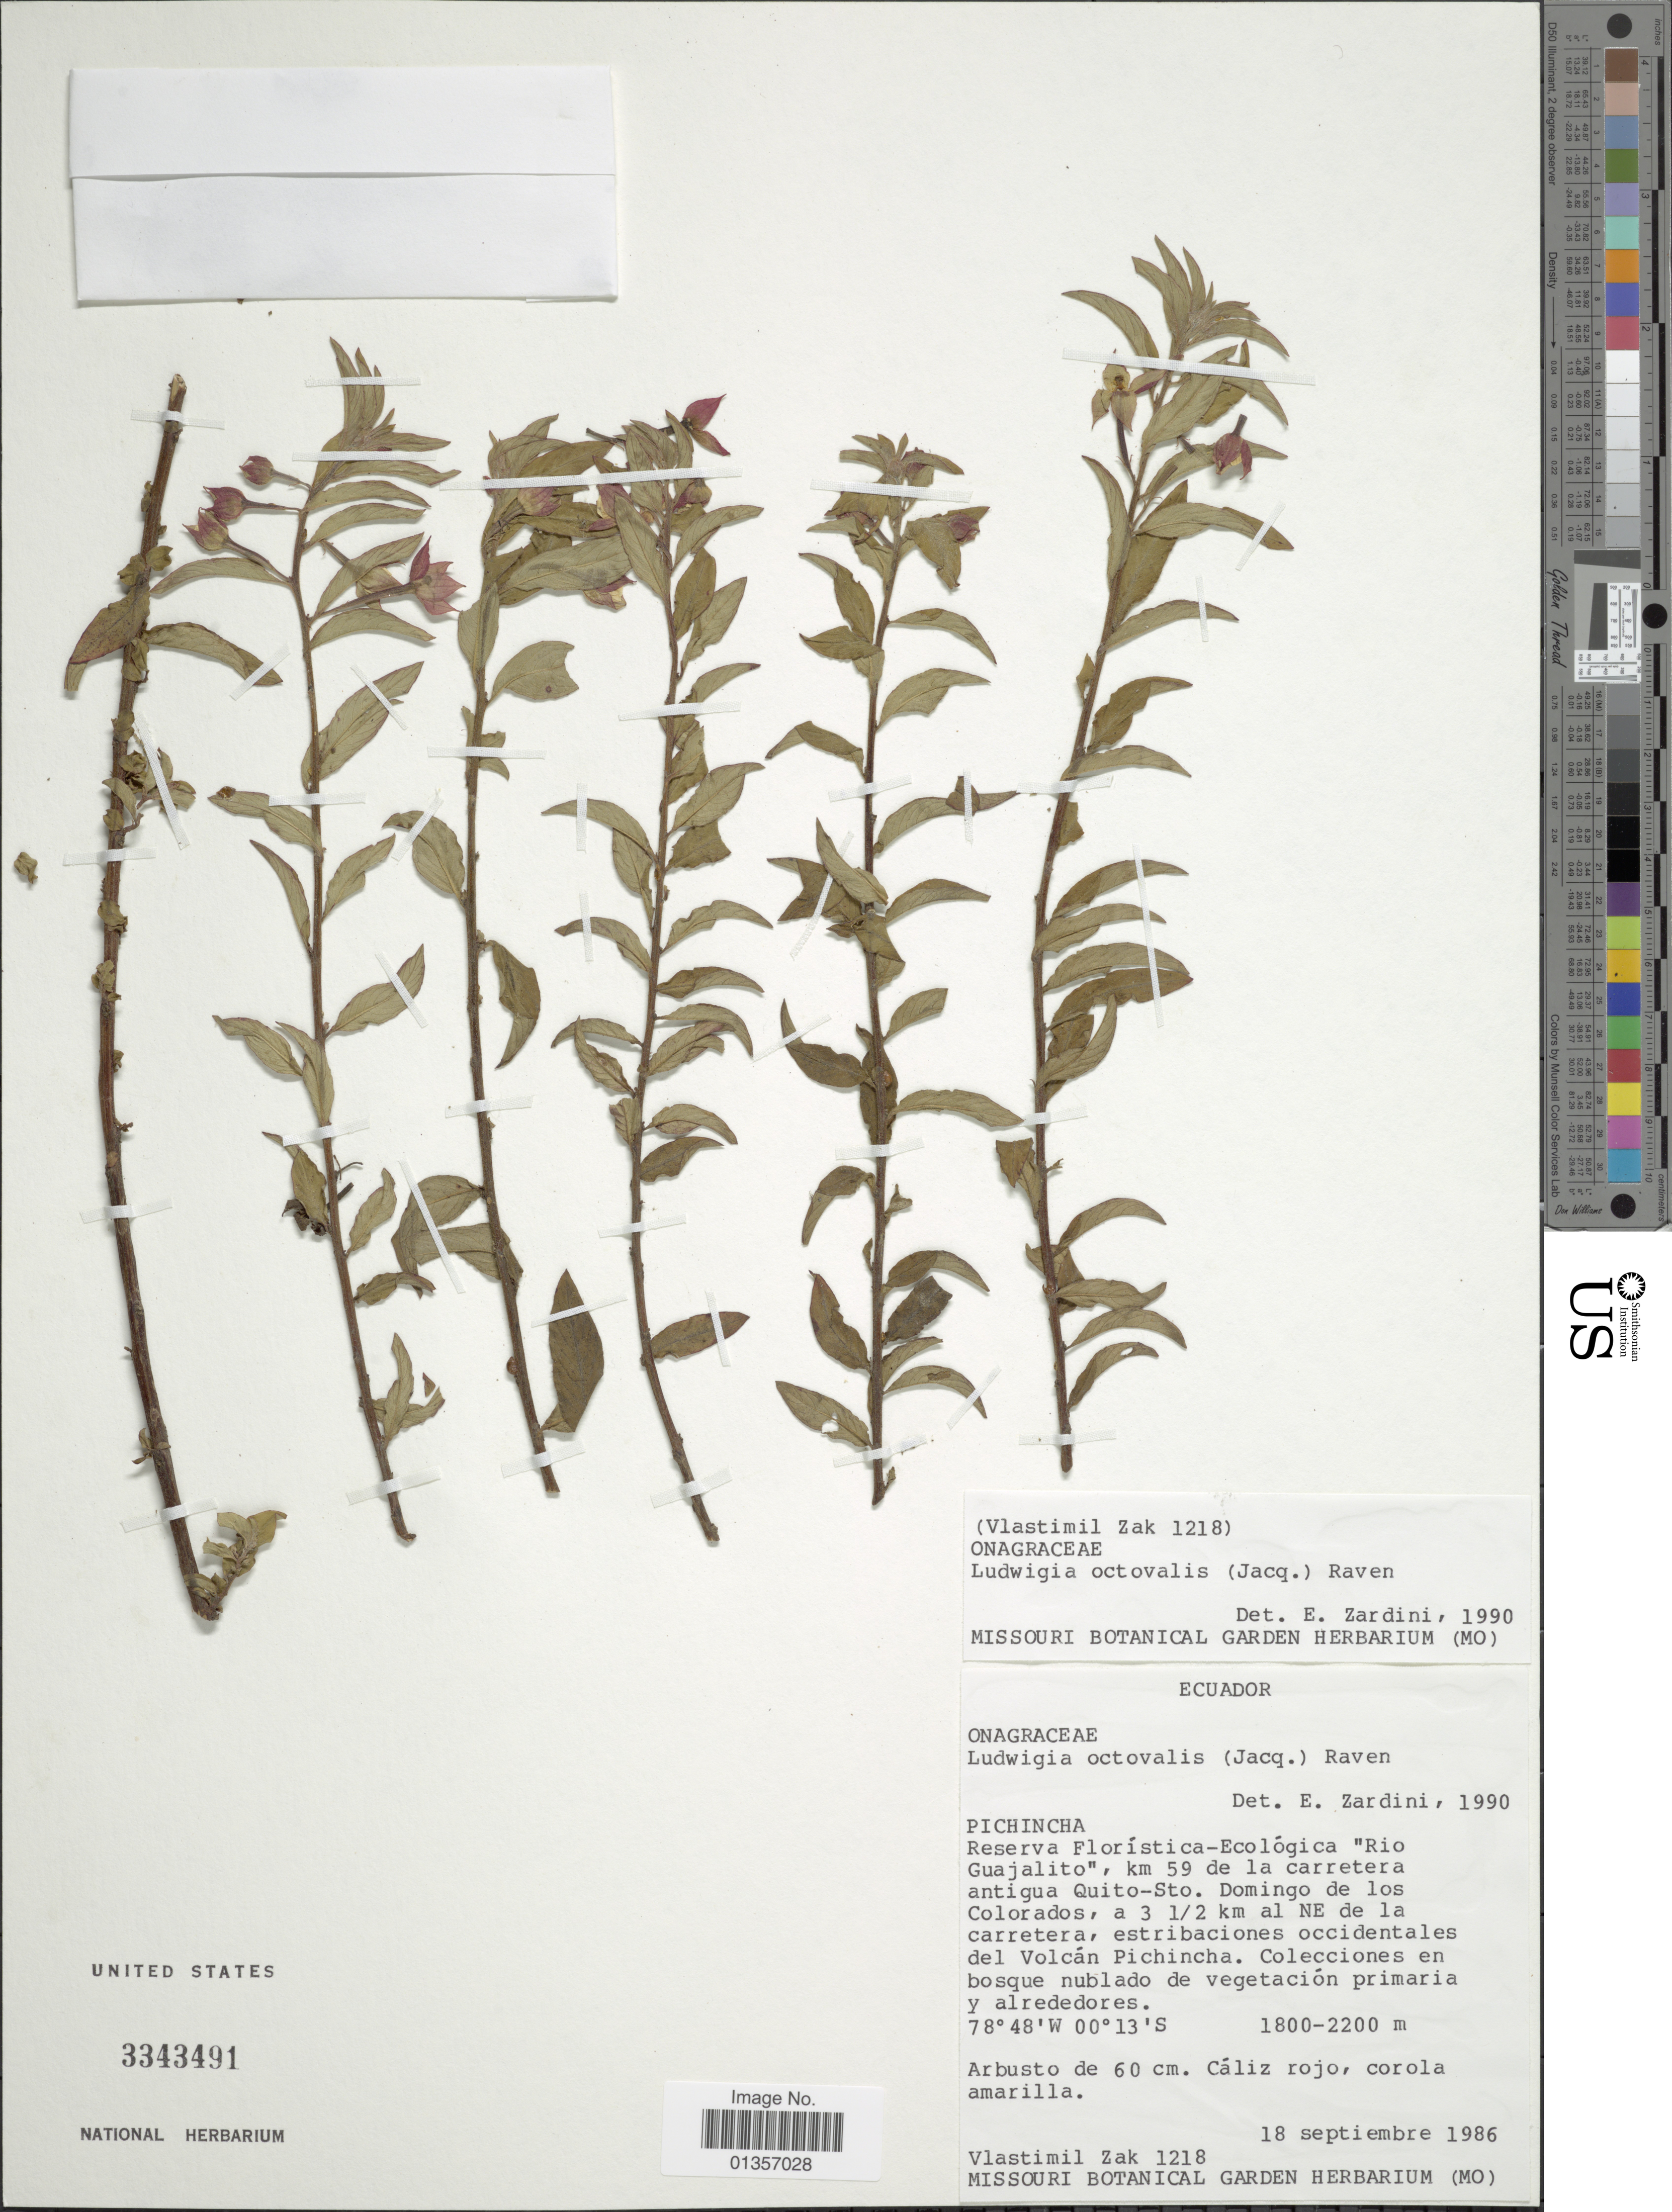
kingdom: Plantae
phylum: Tracheophyta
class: Magnoliopsida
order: Myrtales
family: Onagraceae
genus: Ludwigia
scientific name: Ludwigia octovalvis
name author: (Jacq.) P.H. Raven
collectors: V. Zak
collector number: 1218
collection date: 1986-09-18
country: Ecuador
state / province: Pichincha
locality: Reserva Florística-Ecológica "Rio Guajalito", km 59 de la carretera antigua Quito-Sto. Domingo de los Colorados, a 3½ km al NE de la carretera. Estribaciones Occid.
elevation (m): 1800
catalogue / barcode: US 3343491